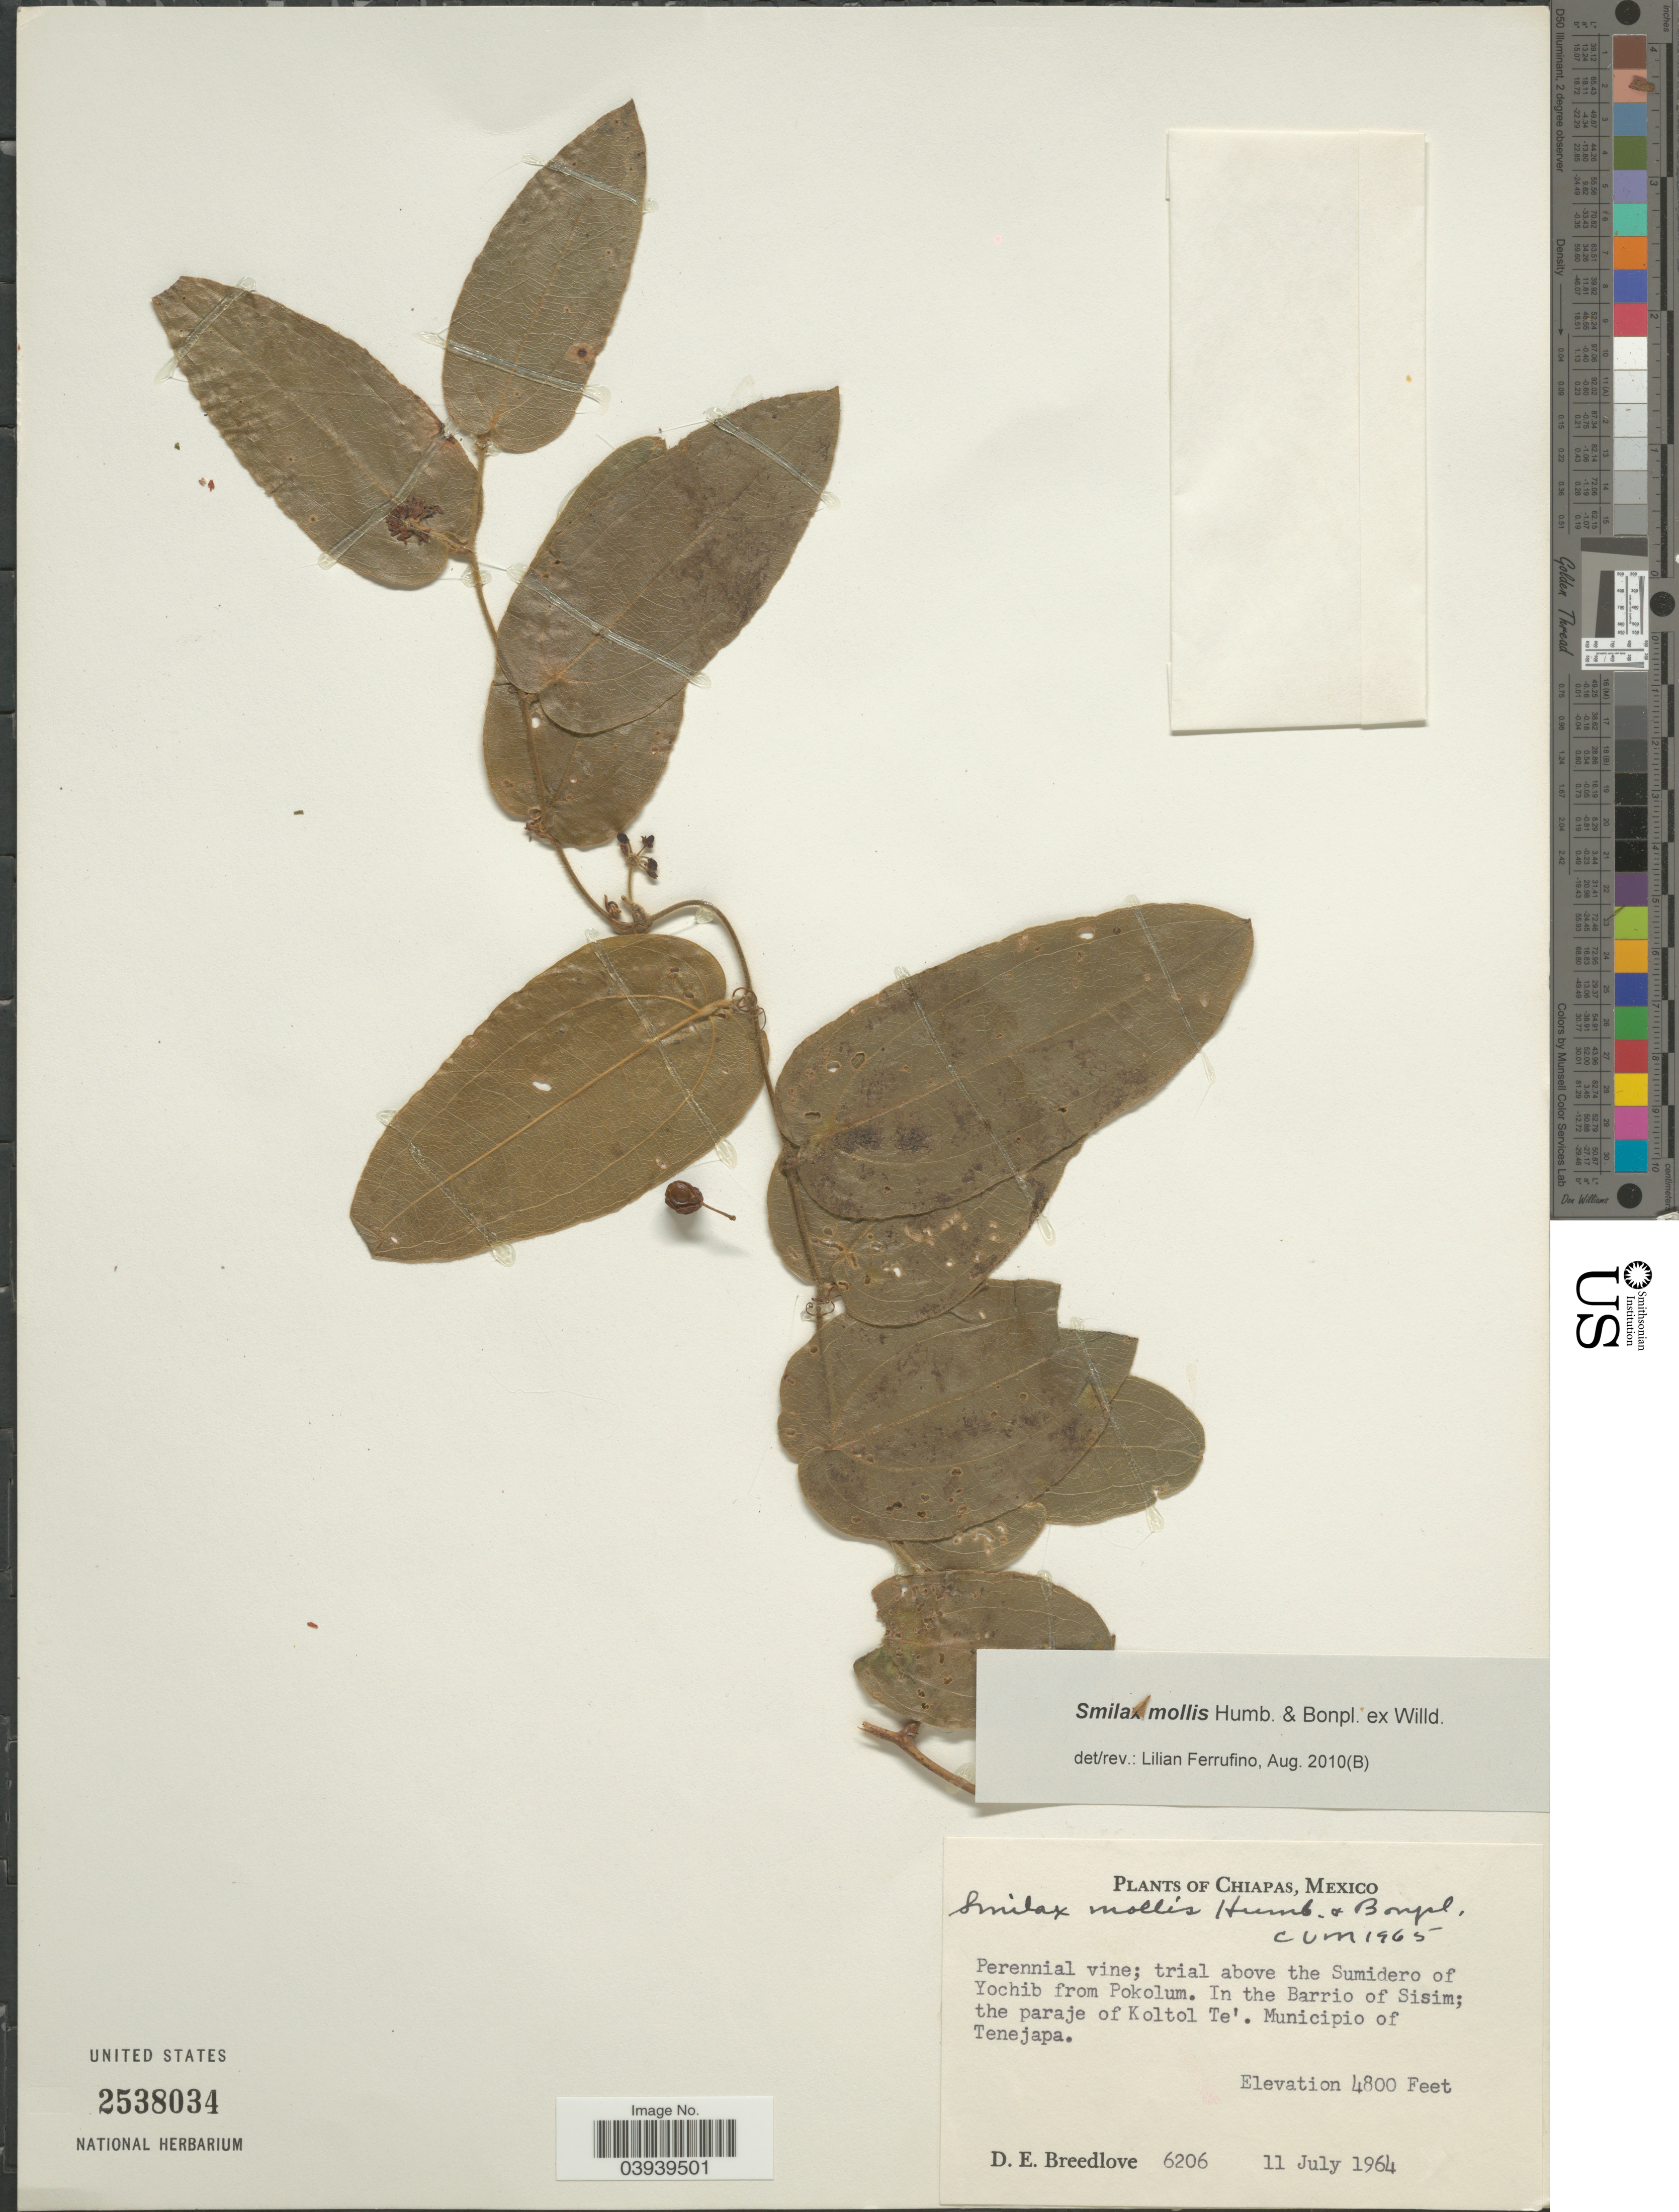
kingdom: Plantae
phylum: Tracheophyta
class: Liliopsida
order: Liliales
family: Smilacaceae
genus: Smilax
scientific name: Smilax mollis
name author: Humb. & Bonpl. ex Willd.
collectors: D. E. Breedlove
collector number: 6206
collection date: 1964-07-11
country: Mexico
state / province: Chiapas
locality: Trail above the Sumidero of Yochib from Pokolum. In the Barrio of Sisim; the paraje of Koltol Te'. Municipio of Tenejapa.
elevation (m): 1463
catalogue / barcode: US 2538034